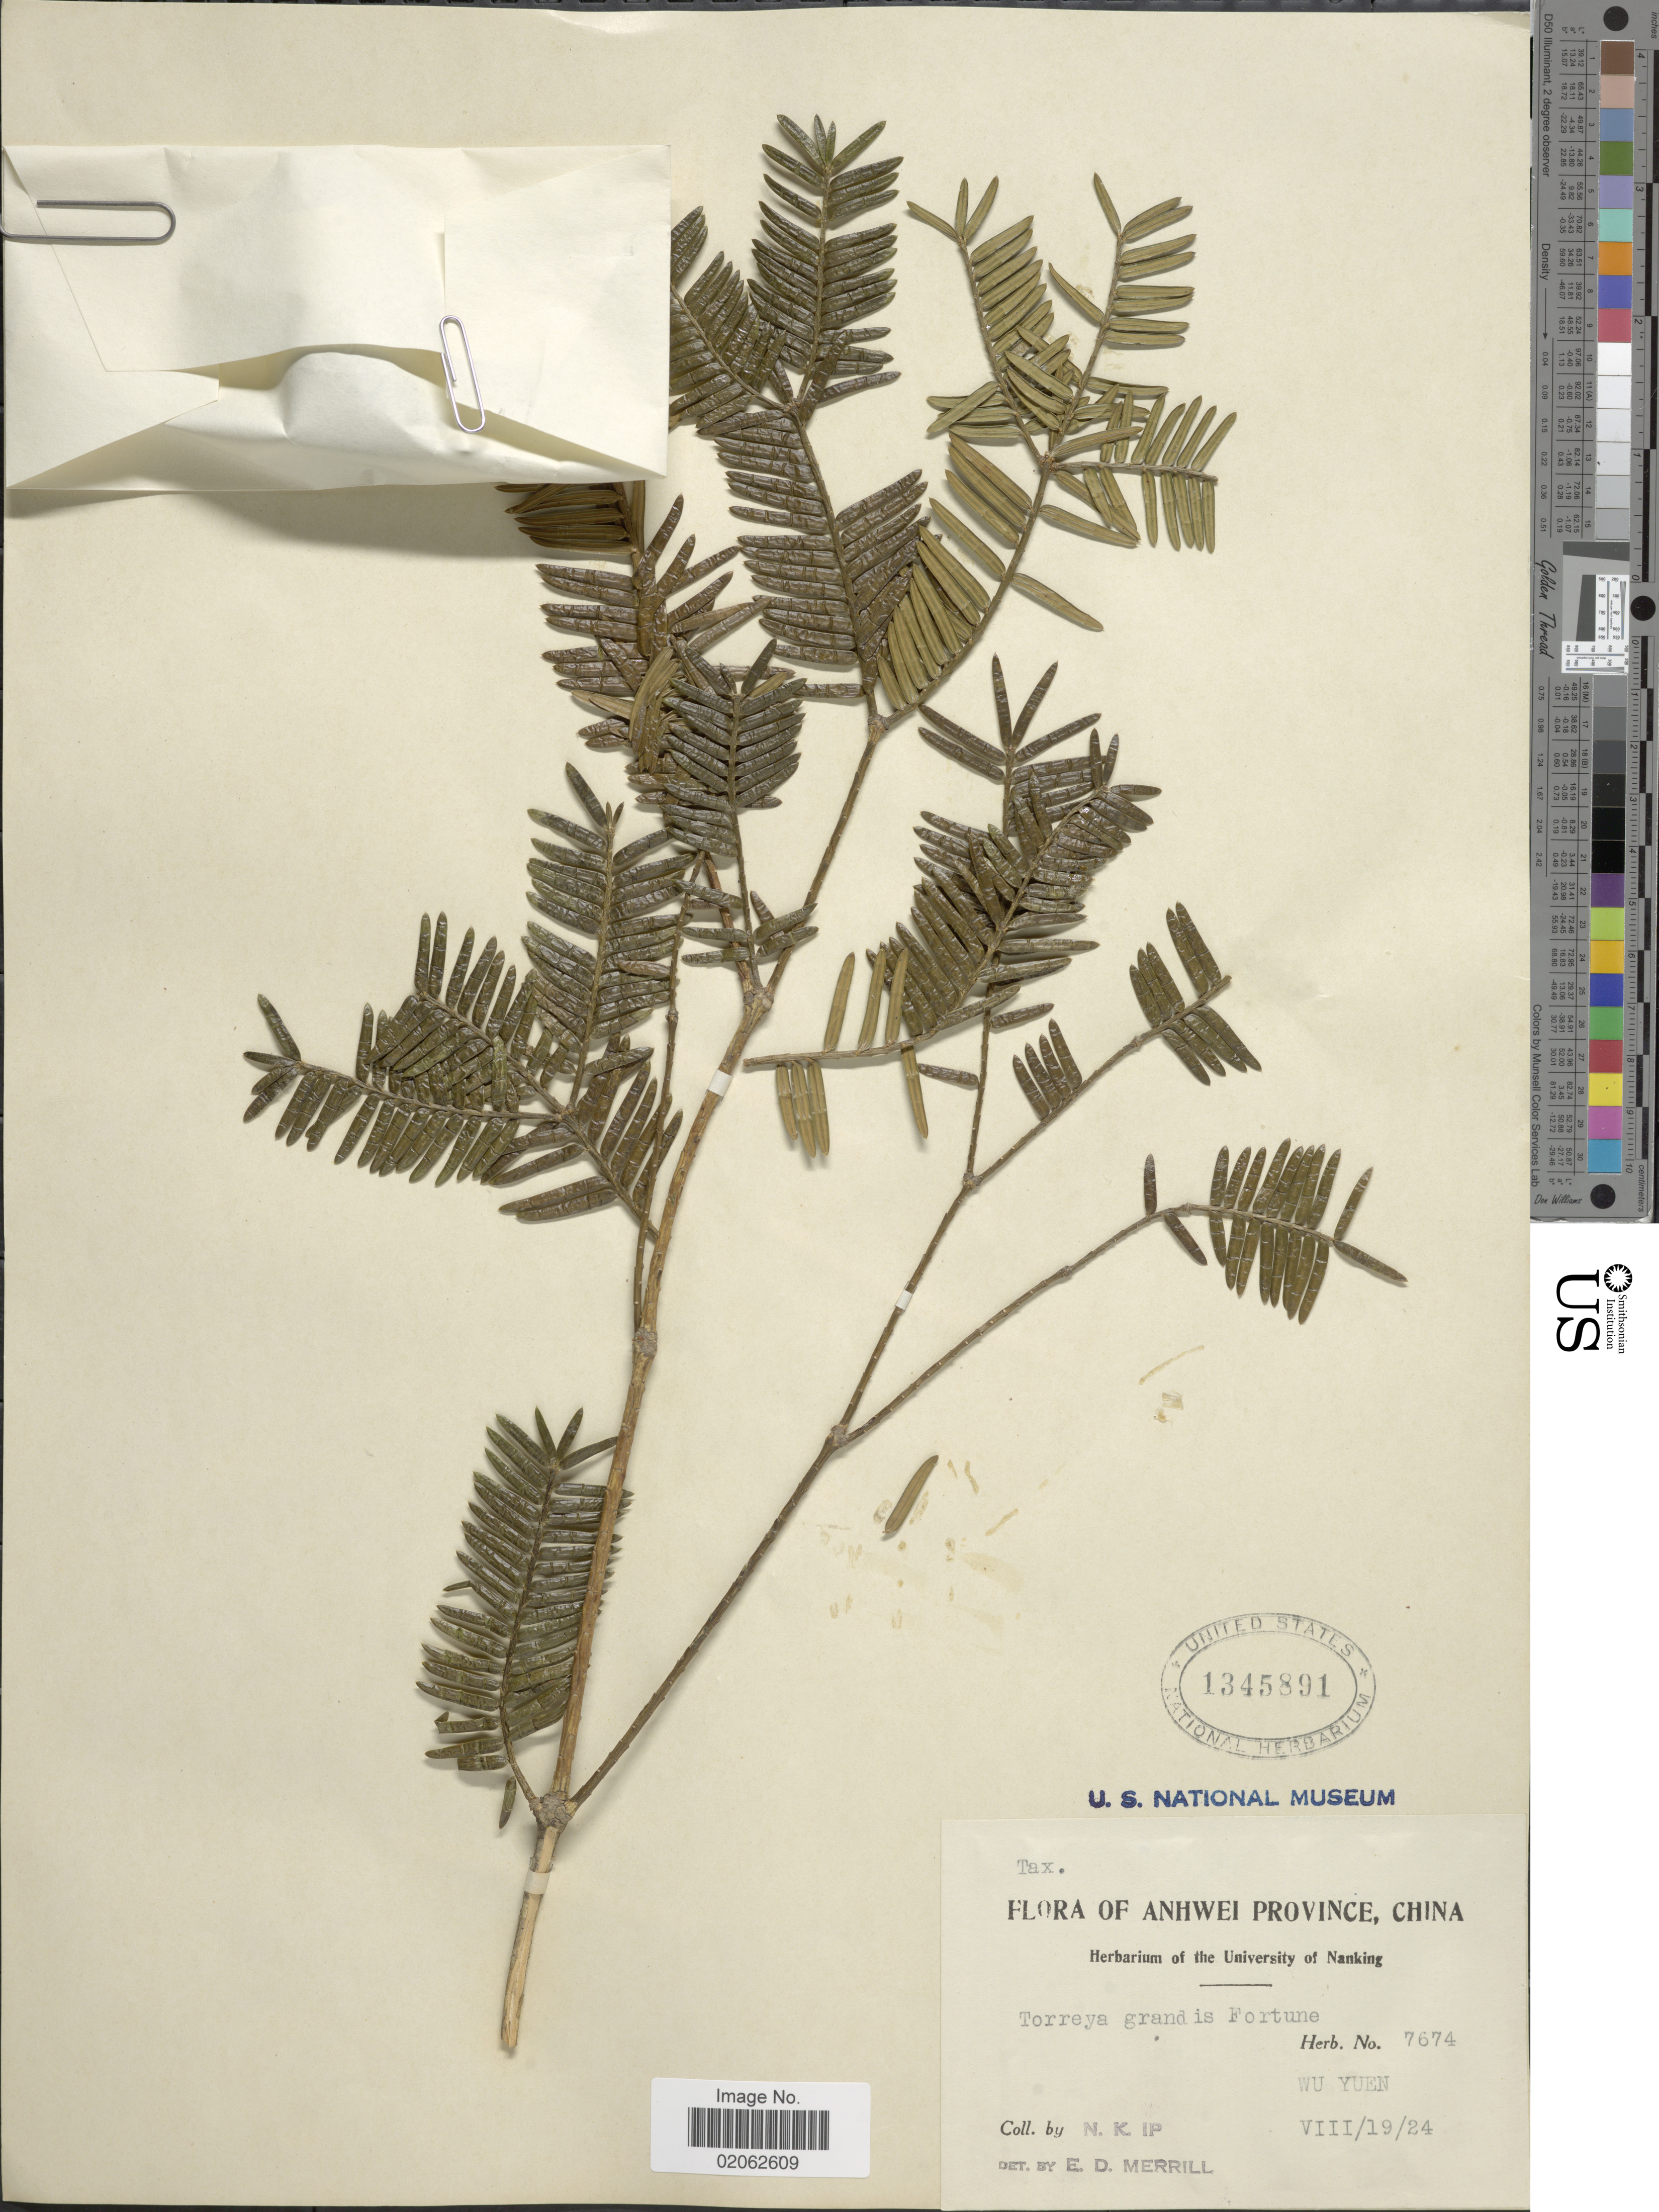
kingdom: Plantae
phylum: Tracheophyta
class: Pinopsida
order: Pinales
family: Taxaceae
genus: Torreya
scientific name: Torreya grandis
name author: Fortune ex Lindl.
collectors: N. Ip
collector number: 7674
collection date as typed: Transcribed d/m/y: 19/8/24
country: China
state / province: Anhui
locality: Anhwei Province. Wu Yuen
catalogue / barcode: US 1345891